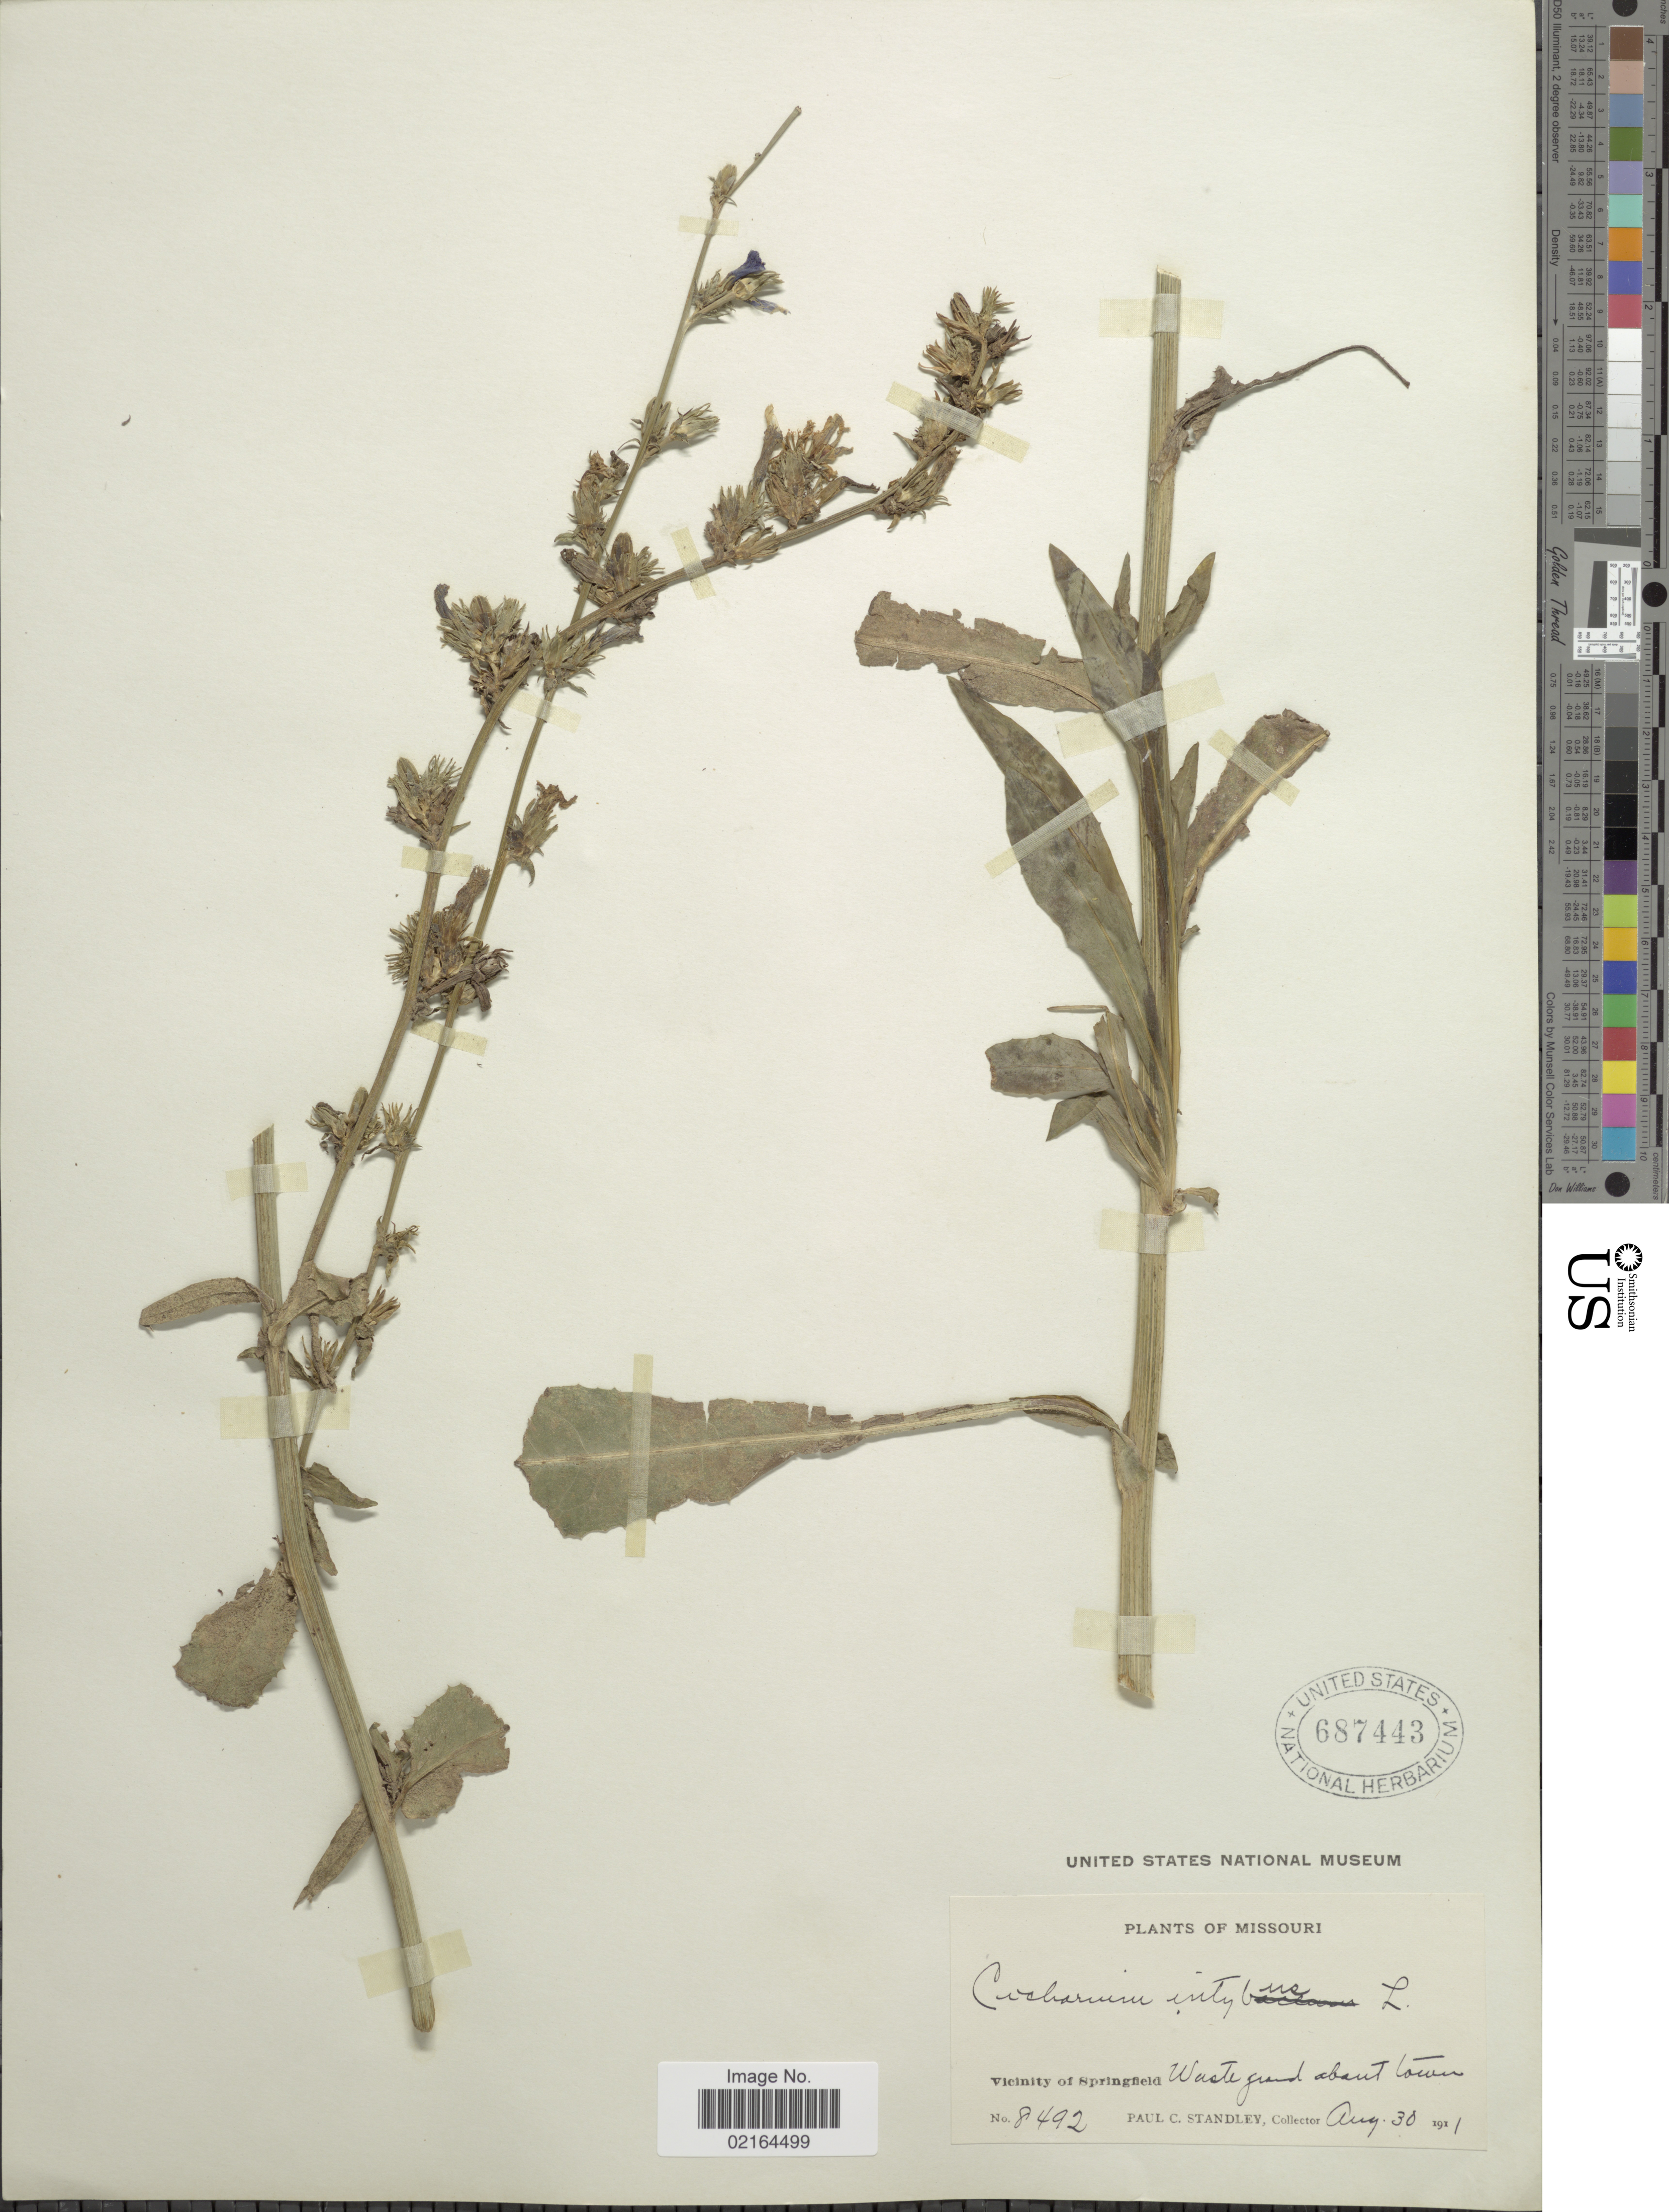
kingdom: Plantae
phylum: Tracheophyta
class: Magnoliopsida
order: Asterales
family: Asteraceae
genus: Cichorium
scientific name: Cichorium intybus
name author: L.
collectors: P. C. Standley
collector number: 8492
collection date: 1911-08-30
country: United States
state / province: Missouri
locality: Vicinity of Springfield, waste ground about town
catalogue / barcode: US 687443